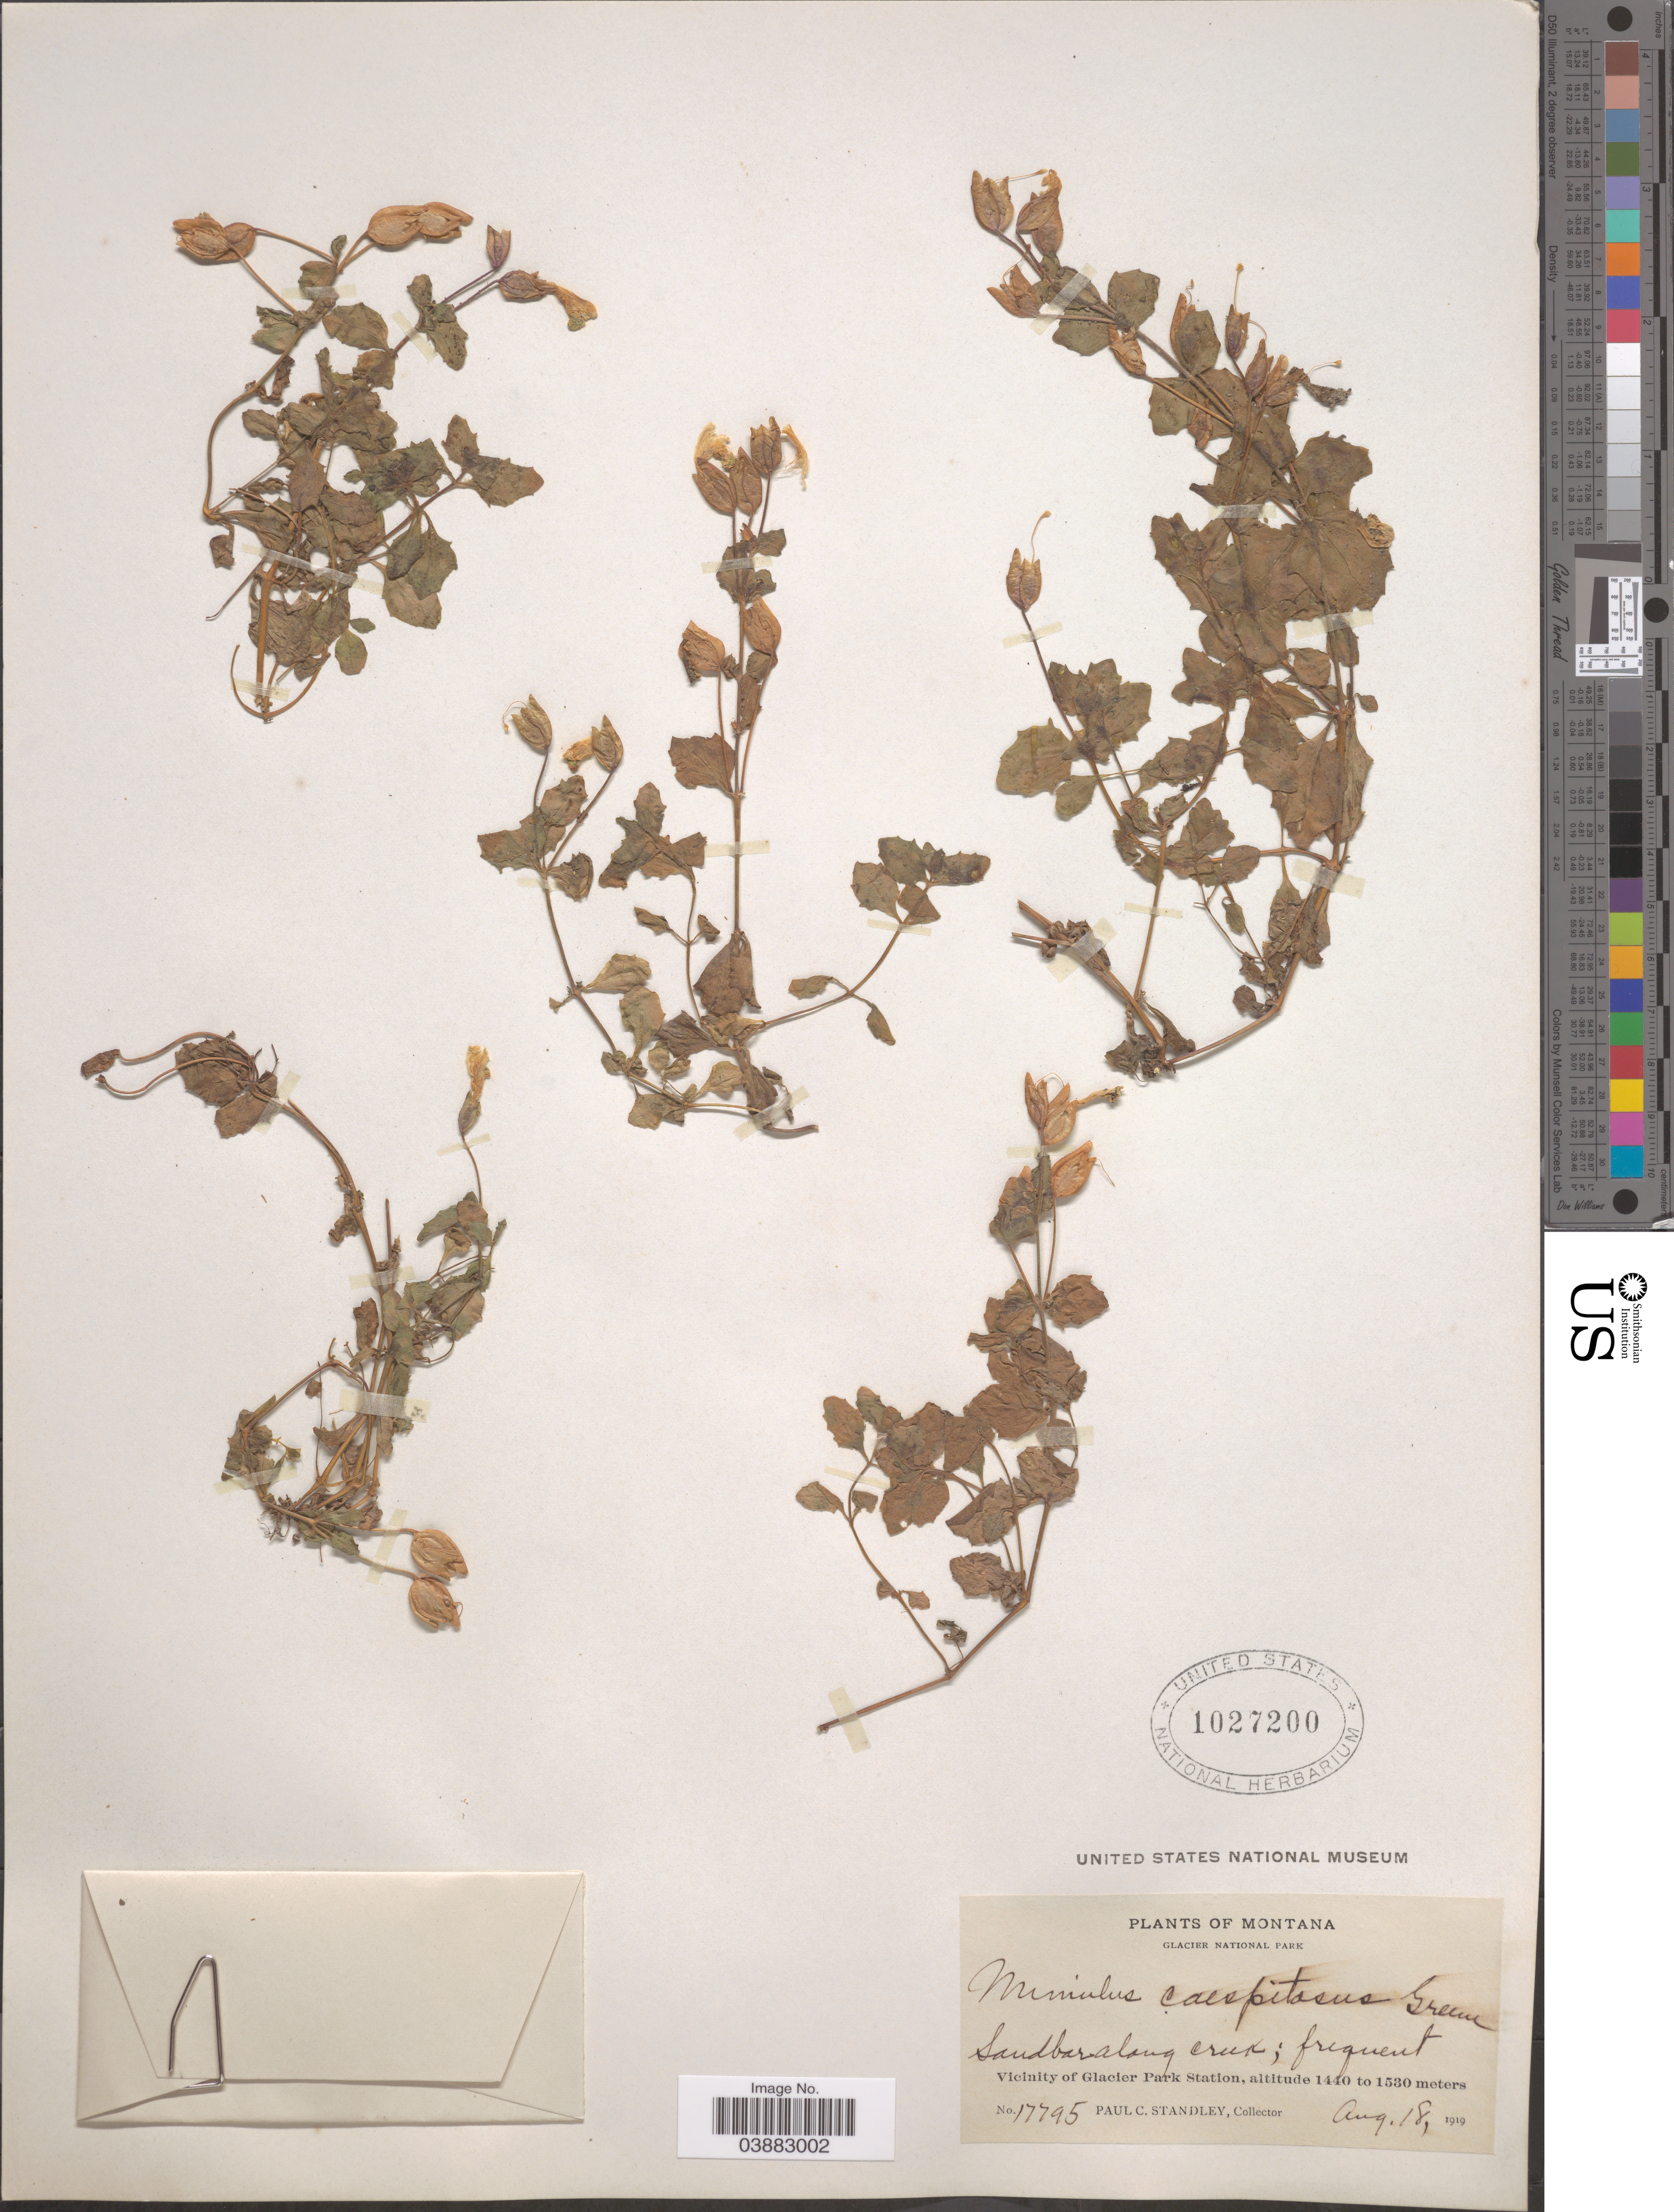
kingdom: Plantae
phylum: Tracheophyta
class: Magnoliopsida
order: Lamiales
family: Phrymaceae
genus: Mimulus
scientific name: Mimulus tilingii var. caespitosus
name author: (Greene) A.L. Grant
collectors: P. C. Standley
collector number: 17795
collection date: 1919-08-18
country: United States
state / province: Montana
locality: Glacier National Park. Vicinity of Glacier Park Station.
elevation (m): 1440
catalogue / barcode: US 1027200